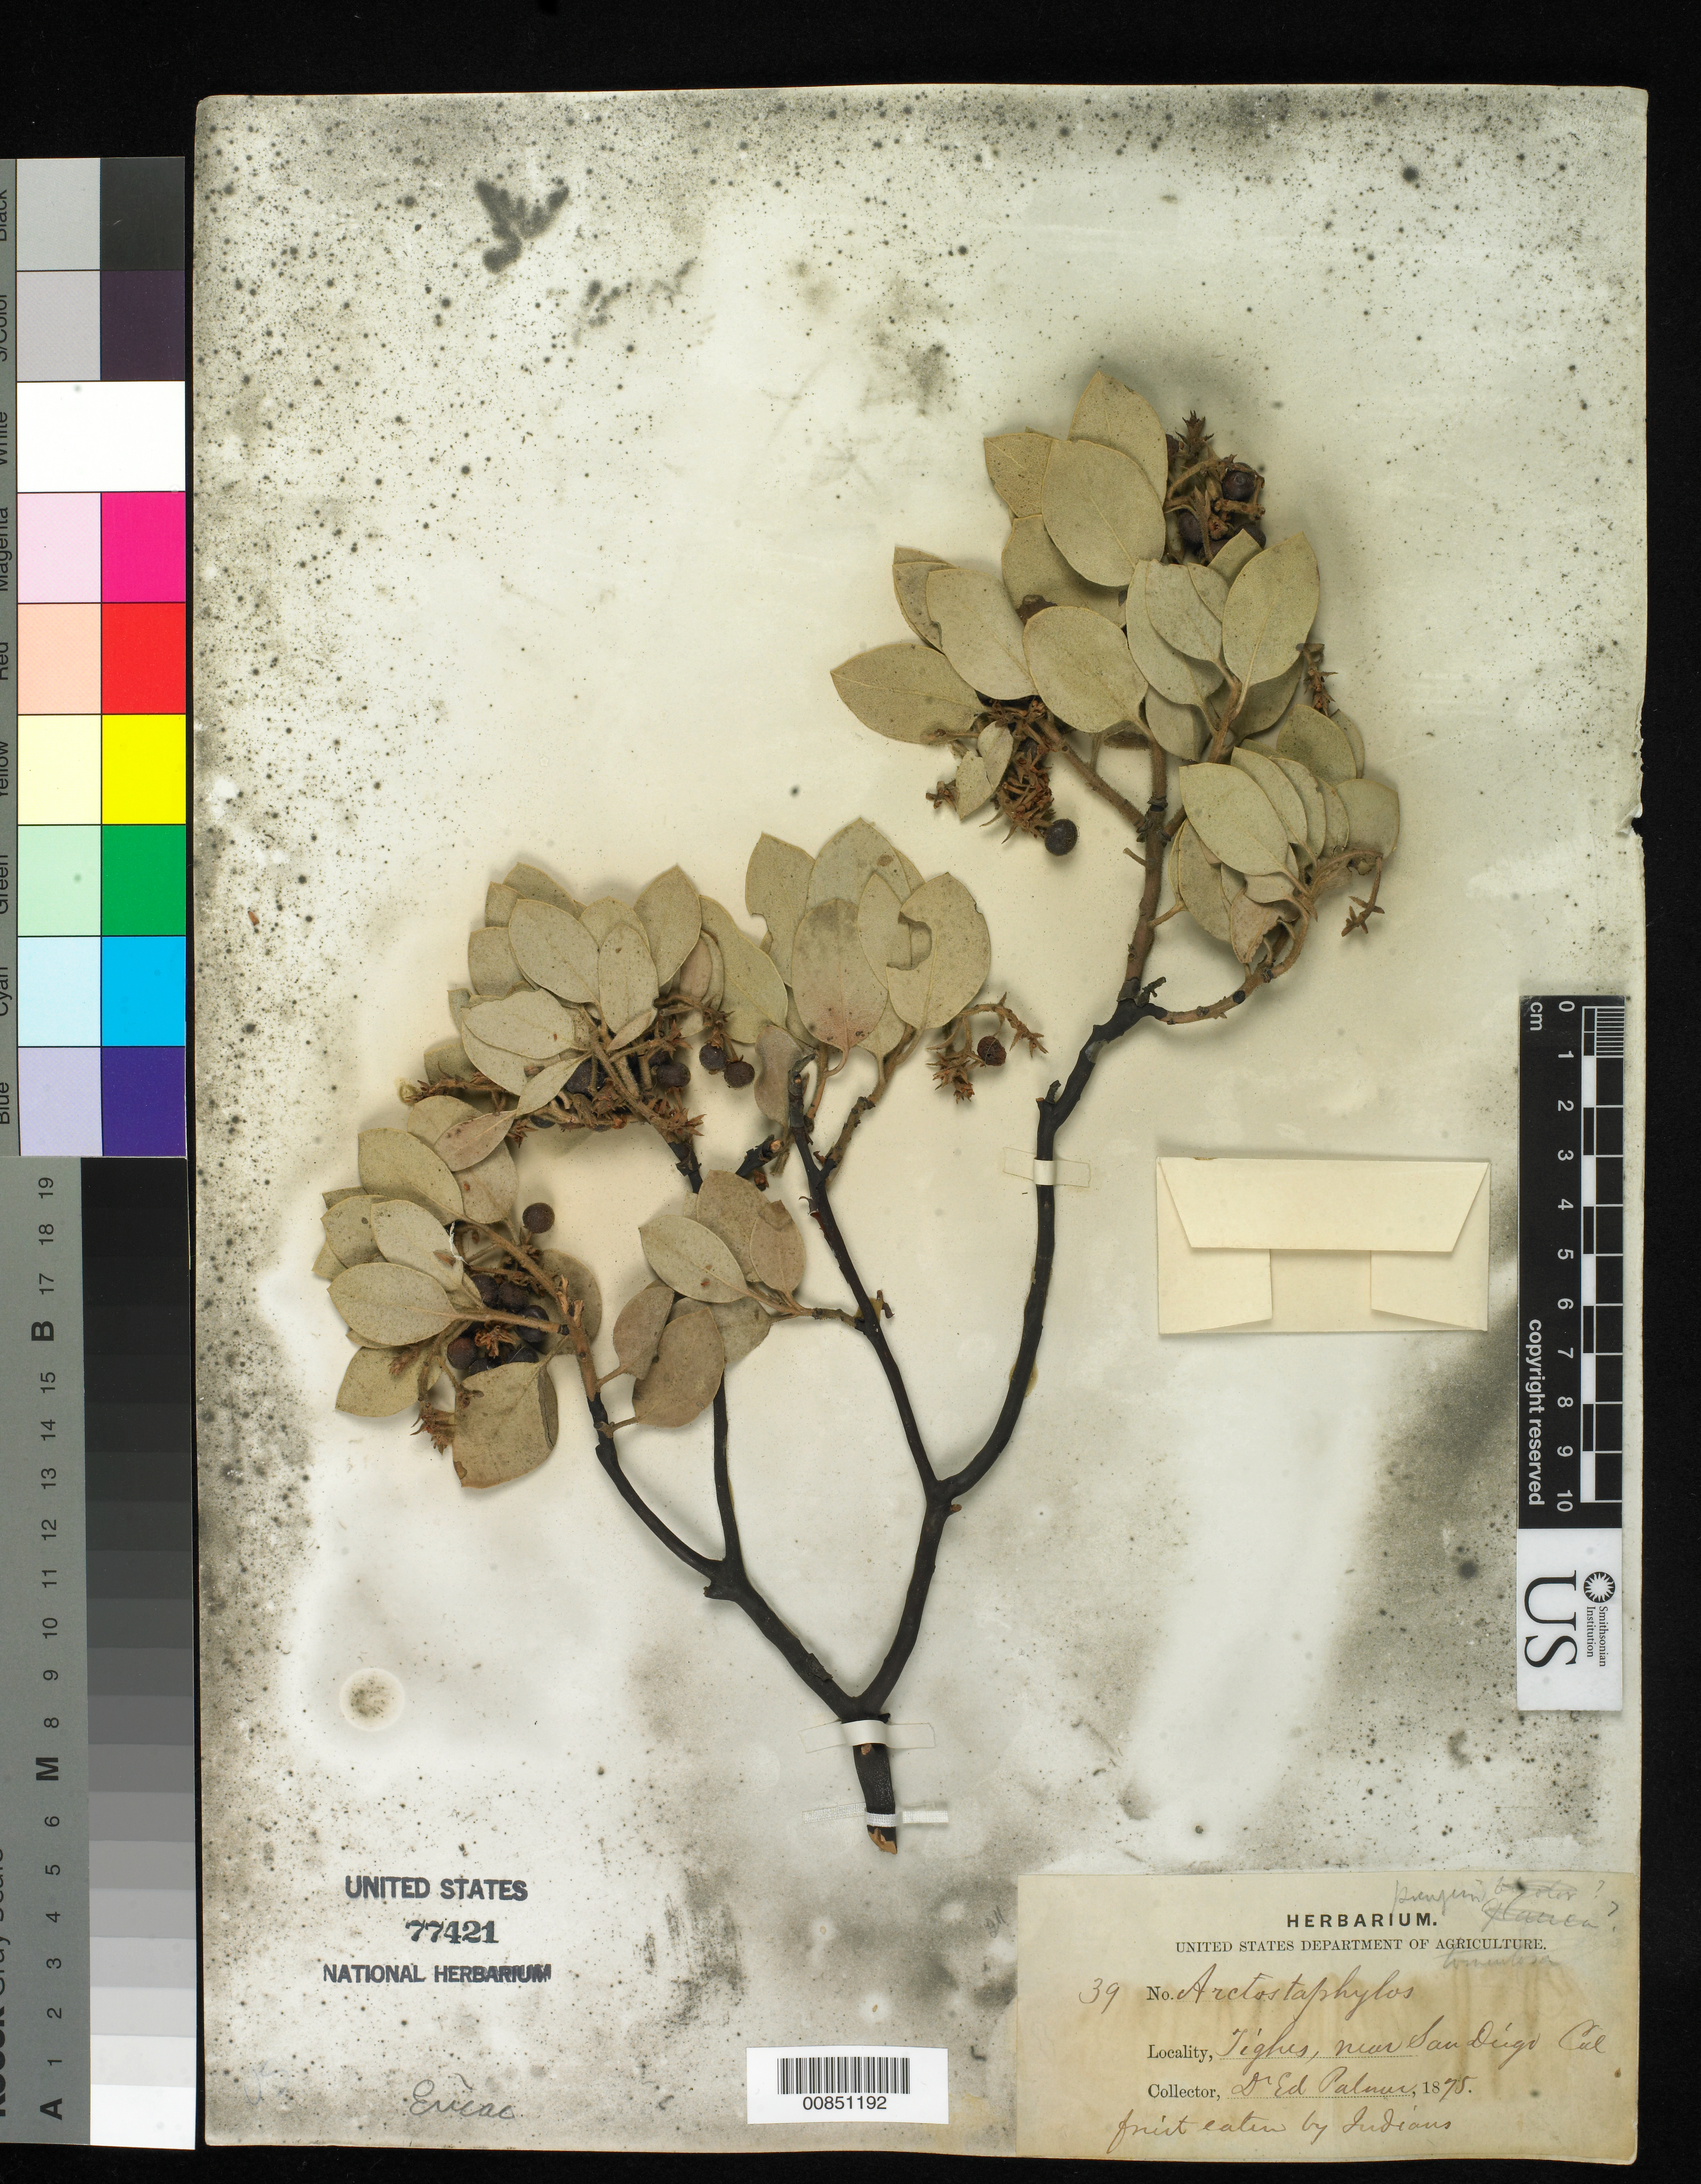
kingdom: Plantae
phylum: Tracheophyta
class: Magnoliopsida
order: Ericales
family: Ericaceae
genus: Arctostaphylos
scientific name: Arctostaphylos pungens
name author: Kunth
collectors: E. Palmer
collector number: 39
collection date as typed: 1875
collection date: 1875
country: United States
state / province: California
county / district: San Diego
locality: Tighes, near San Diego, California.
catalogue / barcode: US 77421